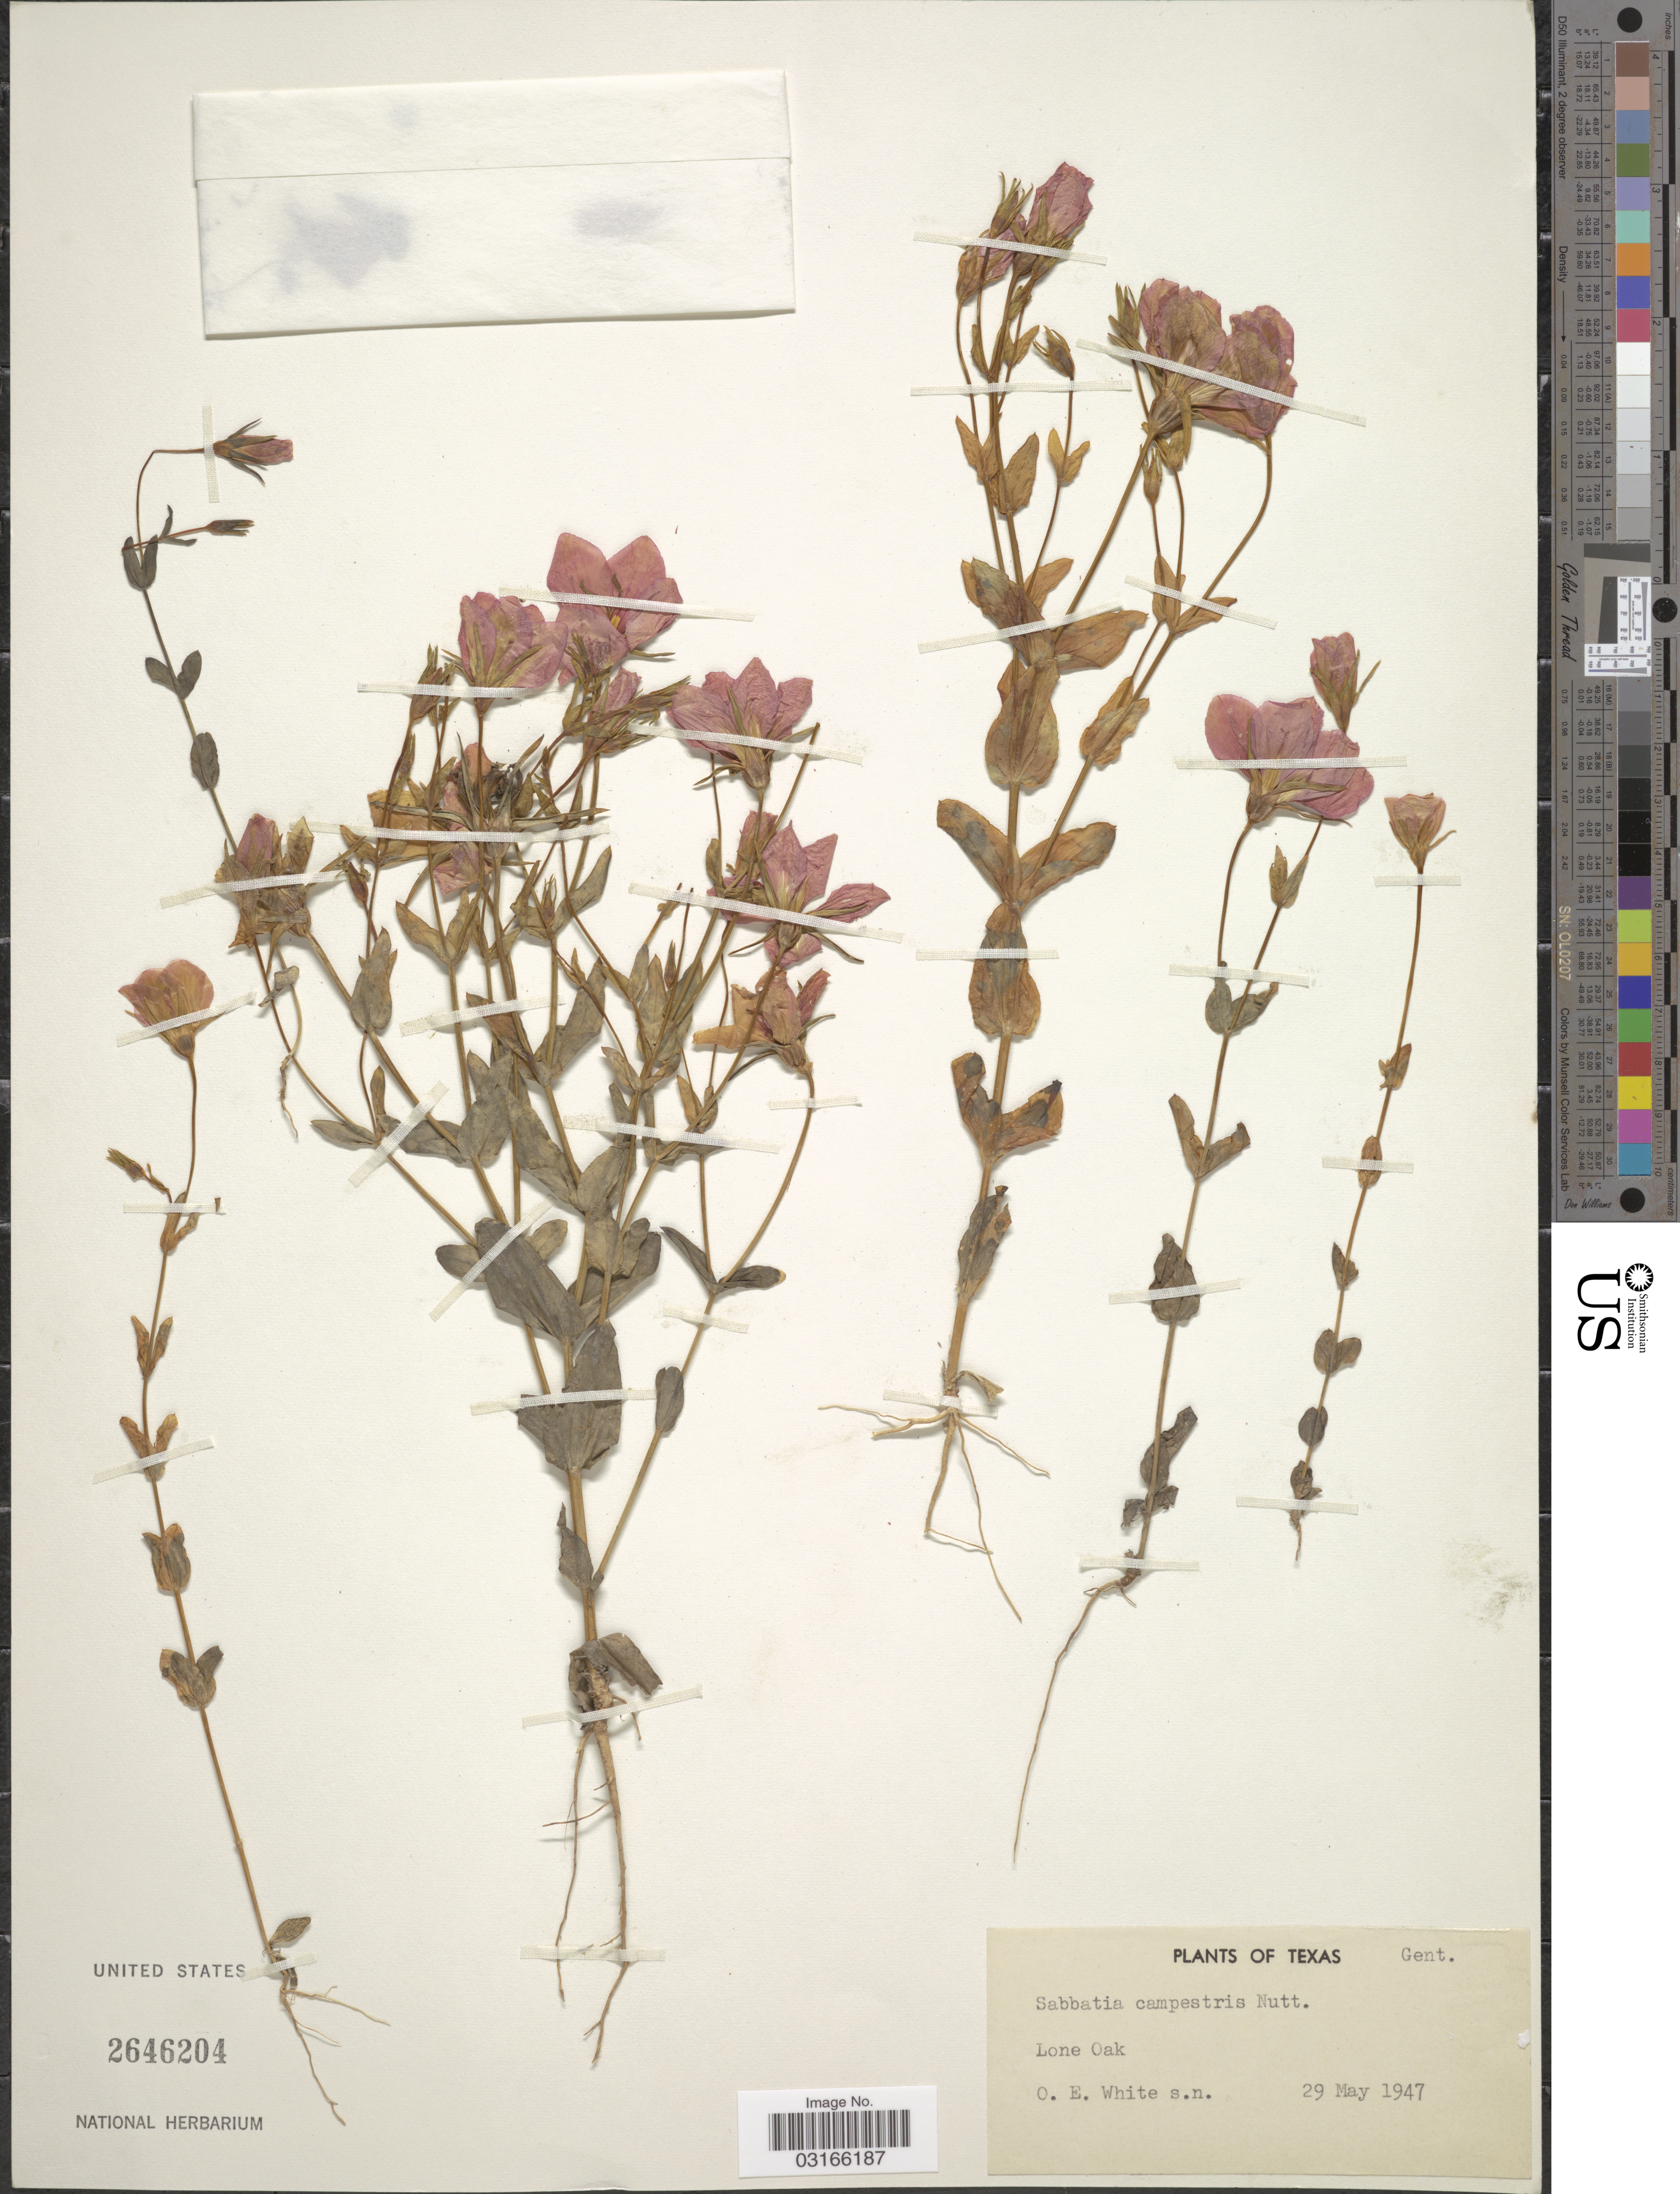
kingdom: Plantae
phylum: Tracheophyta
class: Magnoliopsida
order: Gentianales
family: Gentianaceae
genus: Sabatia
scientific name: Sabatia campestris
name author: Nutt.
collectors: O. E. White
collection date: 1947-05-29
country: United States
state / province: Texas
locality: Lone Oak.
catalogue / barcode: US 2646204